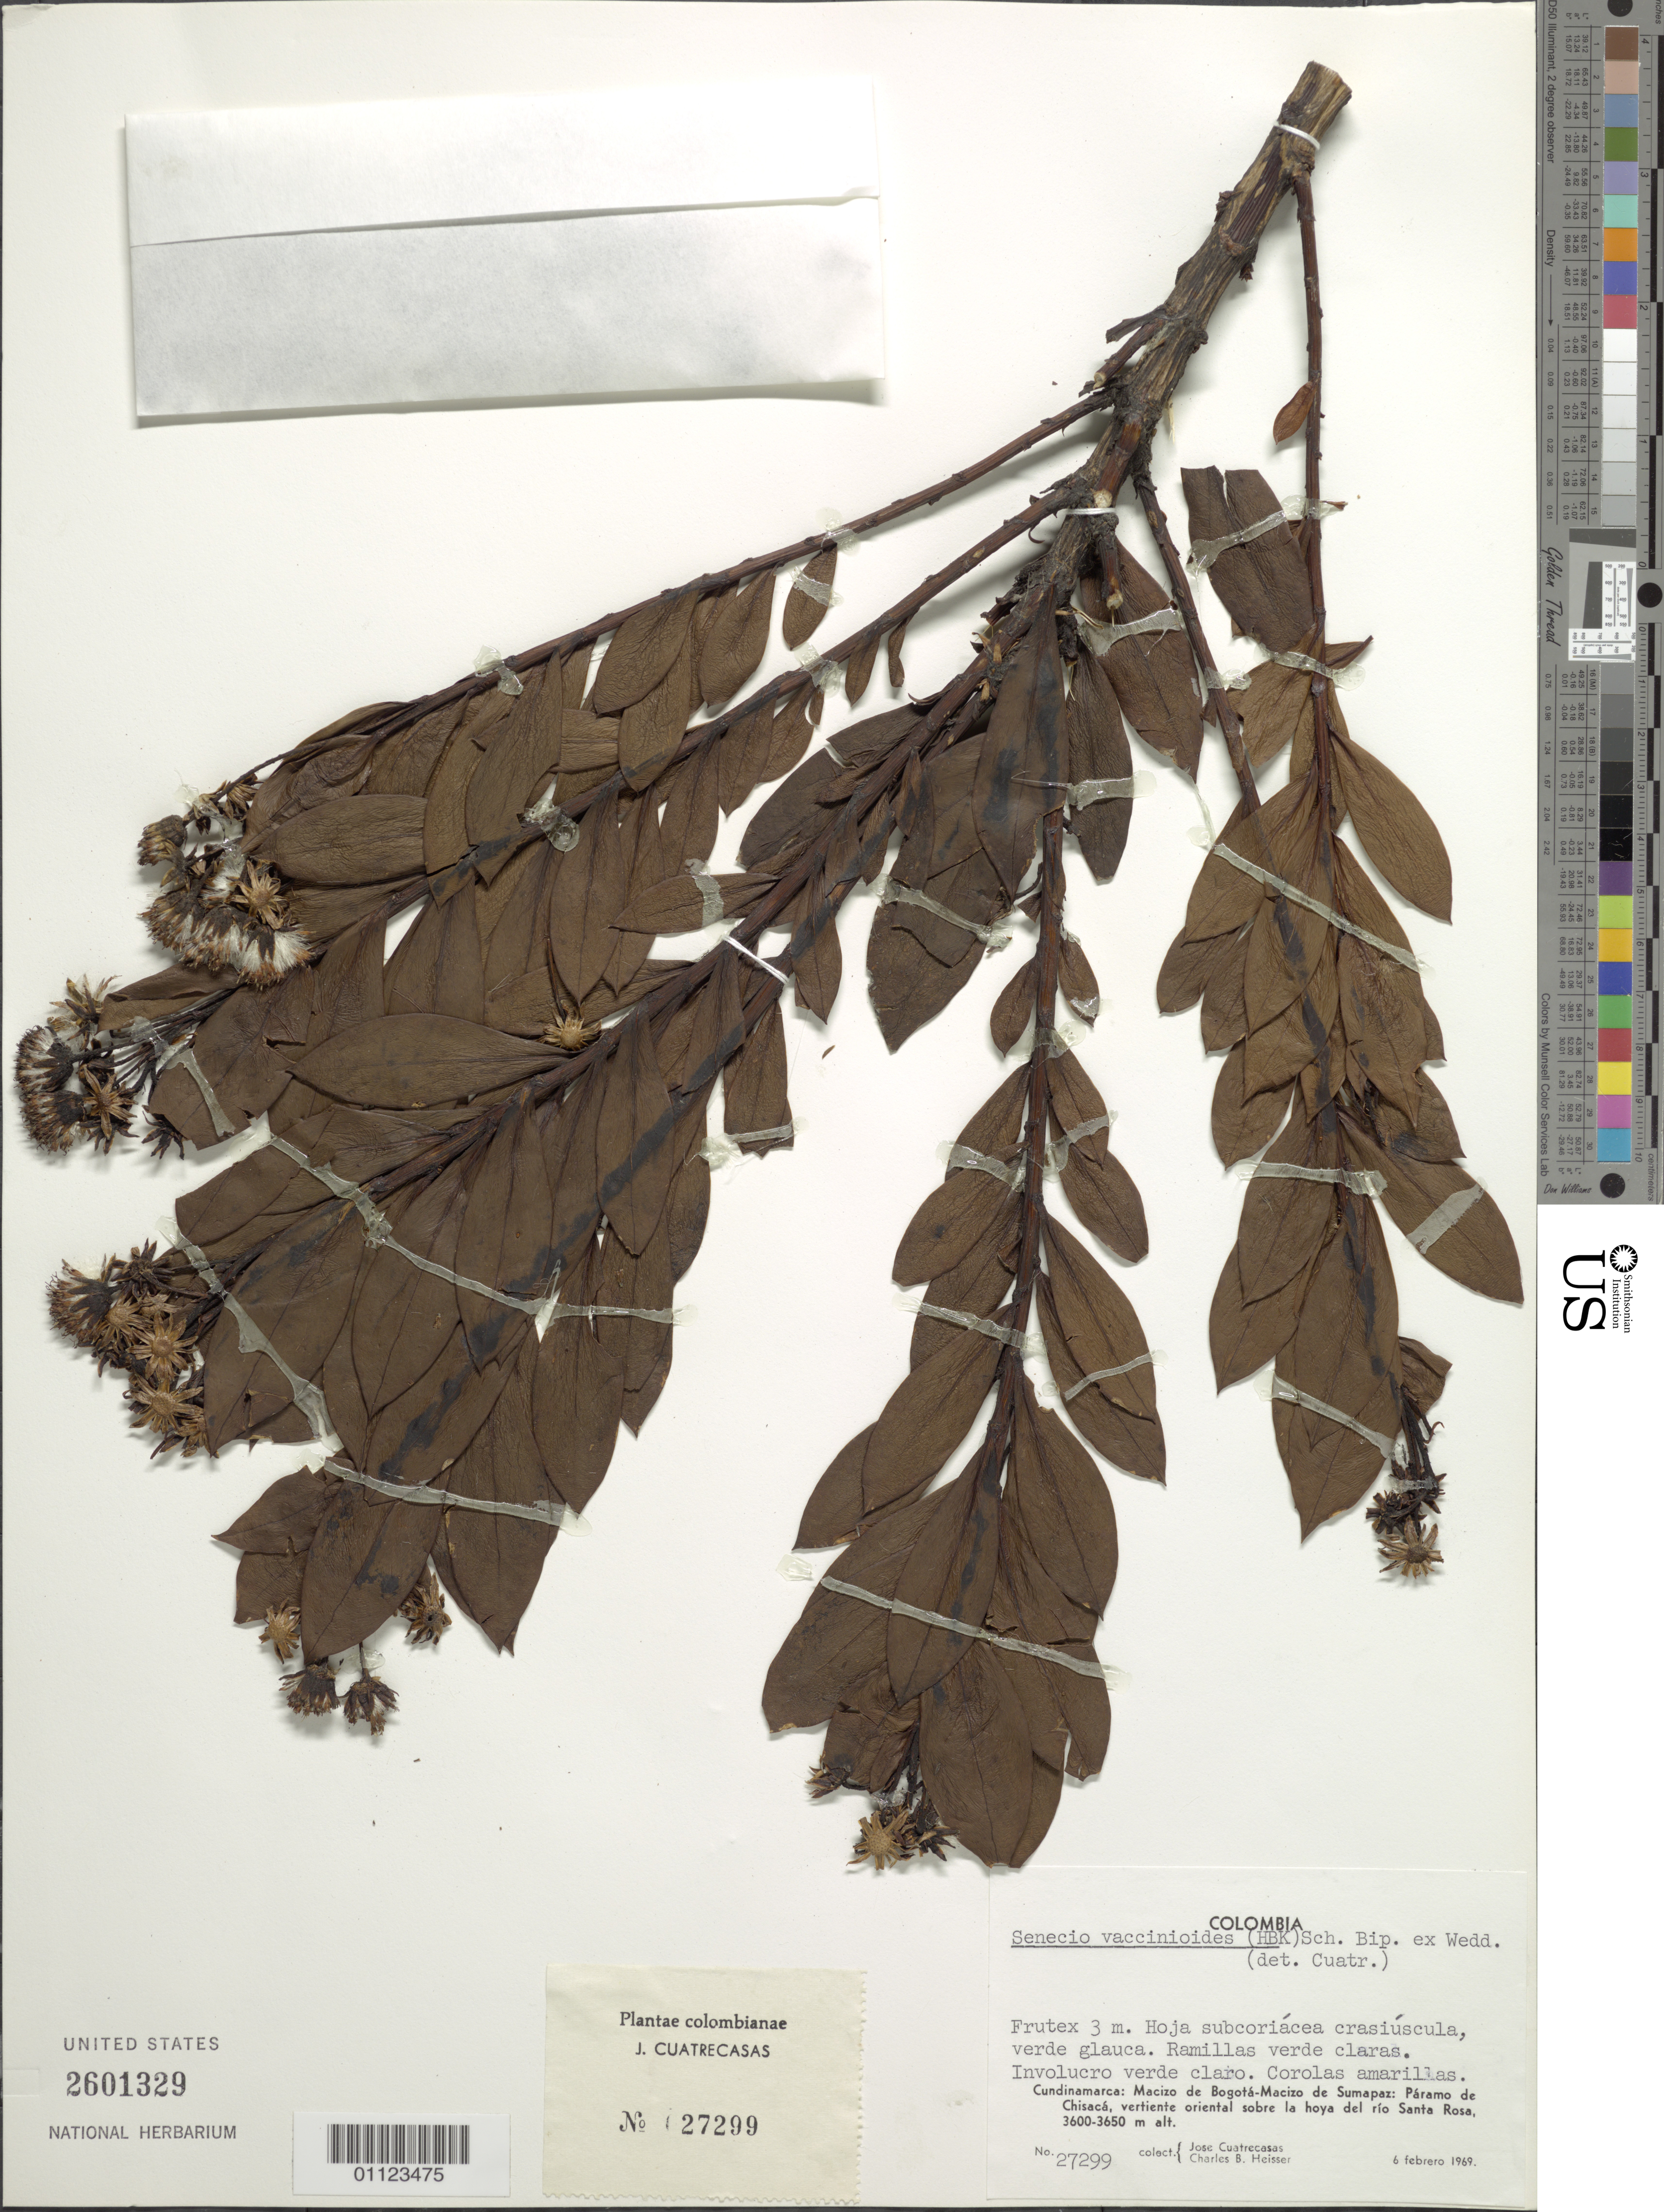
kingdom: Plantae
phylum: Tracheophyta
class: Magnoliopsida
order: Asterales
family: Asteraceae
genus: Pentacalia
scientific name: Pentacalia vaccinioides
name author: (Kunth) Cuatrec.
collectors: J. Cuatrecasas & C. B. Heiser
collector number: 27299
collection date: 1969-02-06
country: Colombia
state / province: Cundinamarca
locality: Macizo de Bogotá--Macizo de Sumapaz; Páramo de Chisacá, vertiente oriental sobre la hoya del río Santa Rosa.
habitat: Paramo.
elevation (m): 3600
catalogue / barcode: US 2601329